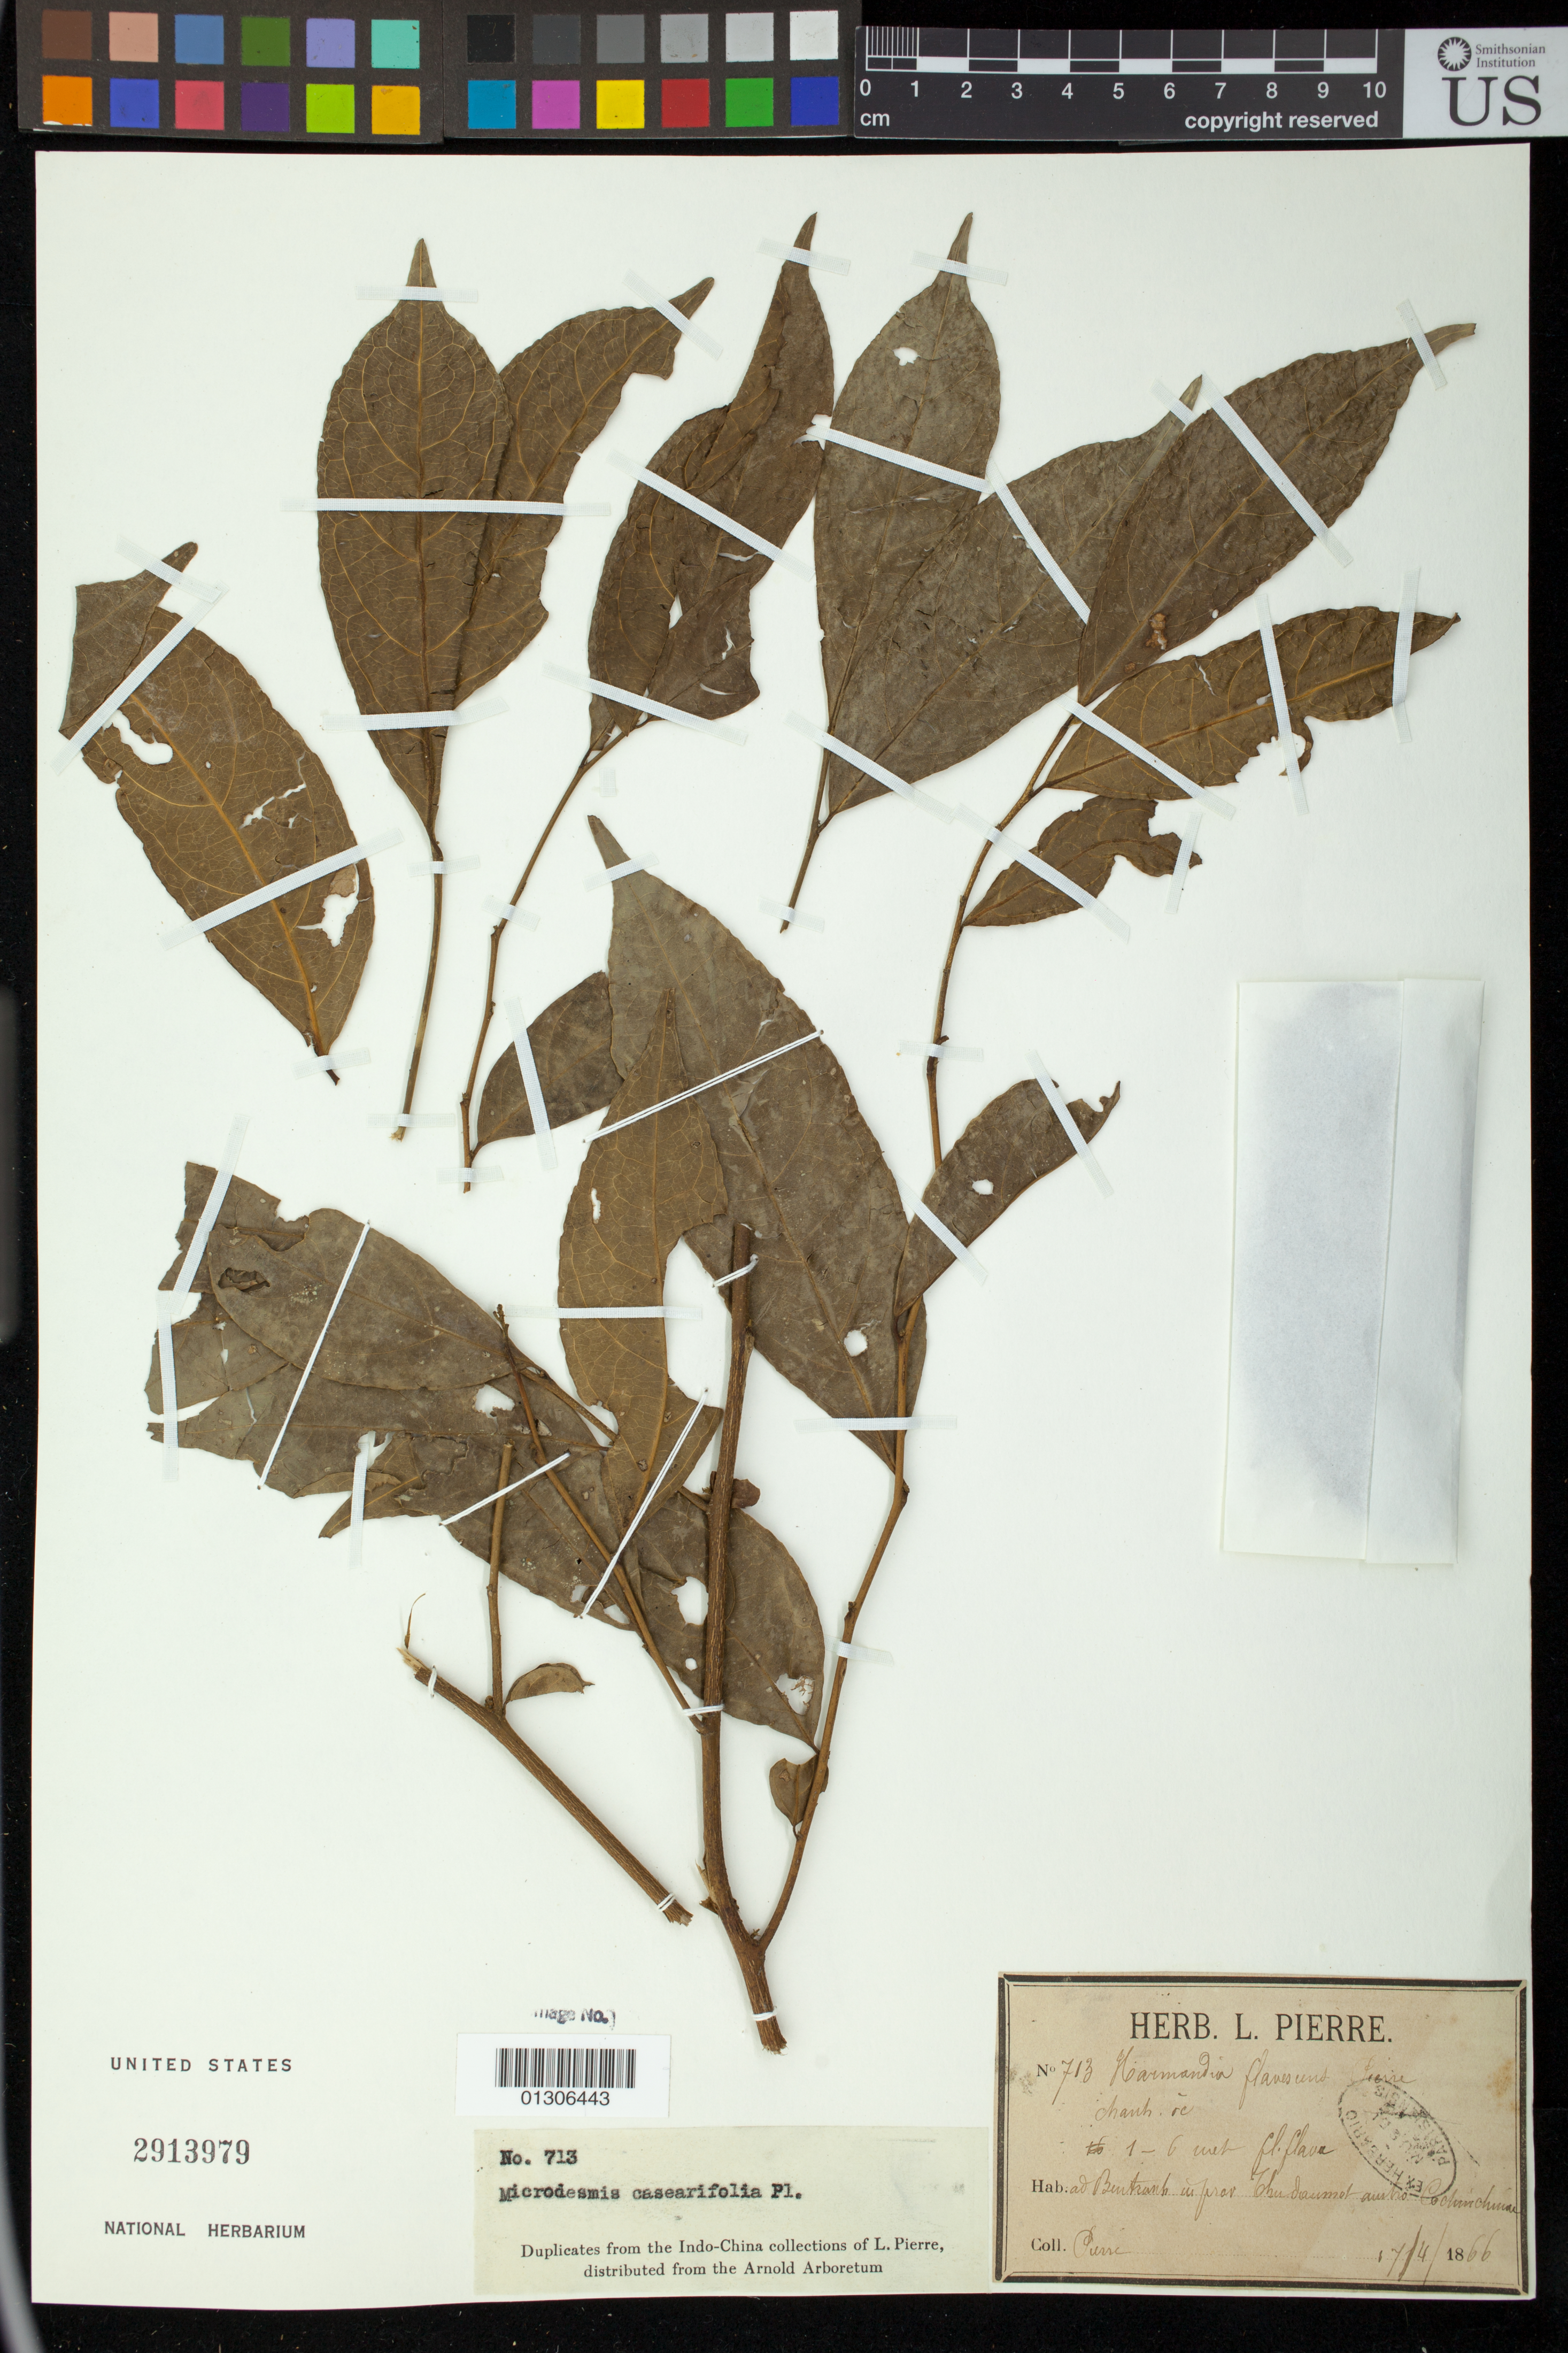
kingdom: Plantae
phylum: Tracheophyta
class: Magnoliopsida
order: Malpighiales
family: Pandaceae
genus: Microdesmis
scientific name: Microdesmis casearifolia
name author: Planch. & Hook.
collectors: L. Pierre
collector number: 713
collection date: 1866-04-17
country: Vietnam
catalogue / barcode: US 2913979